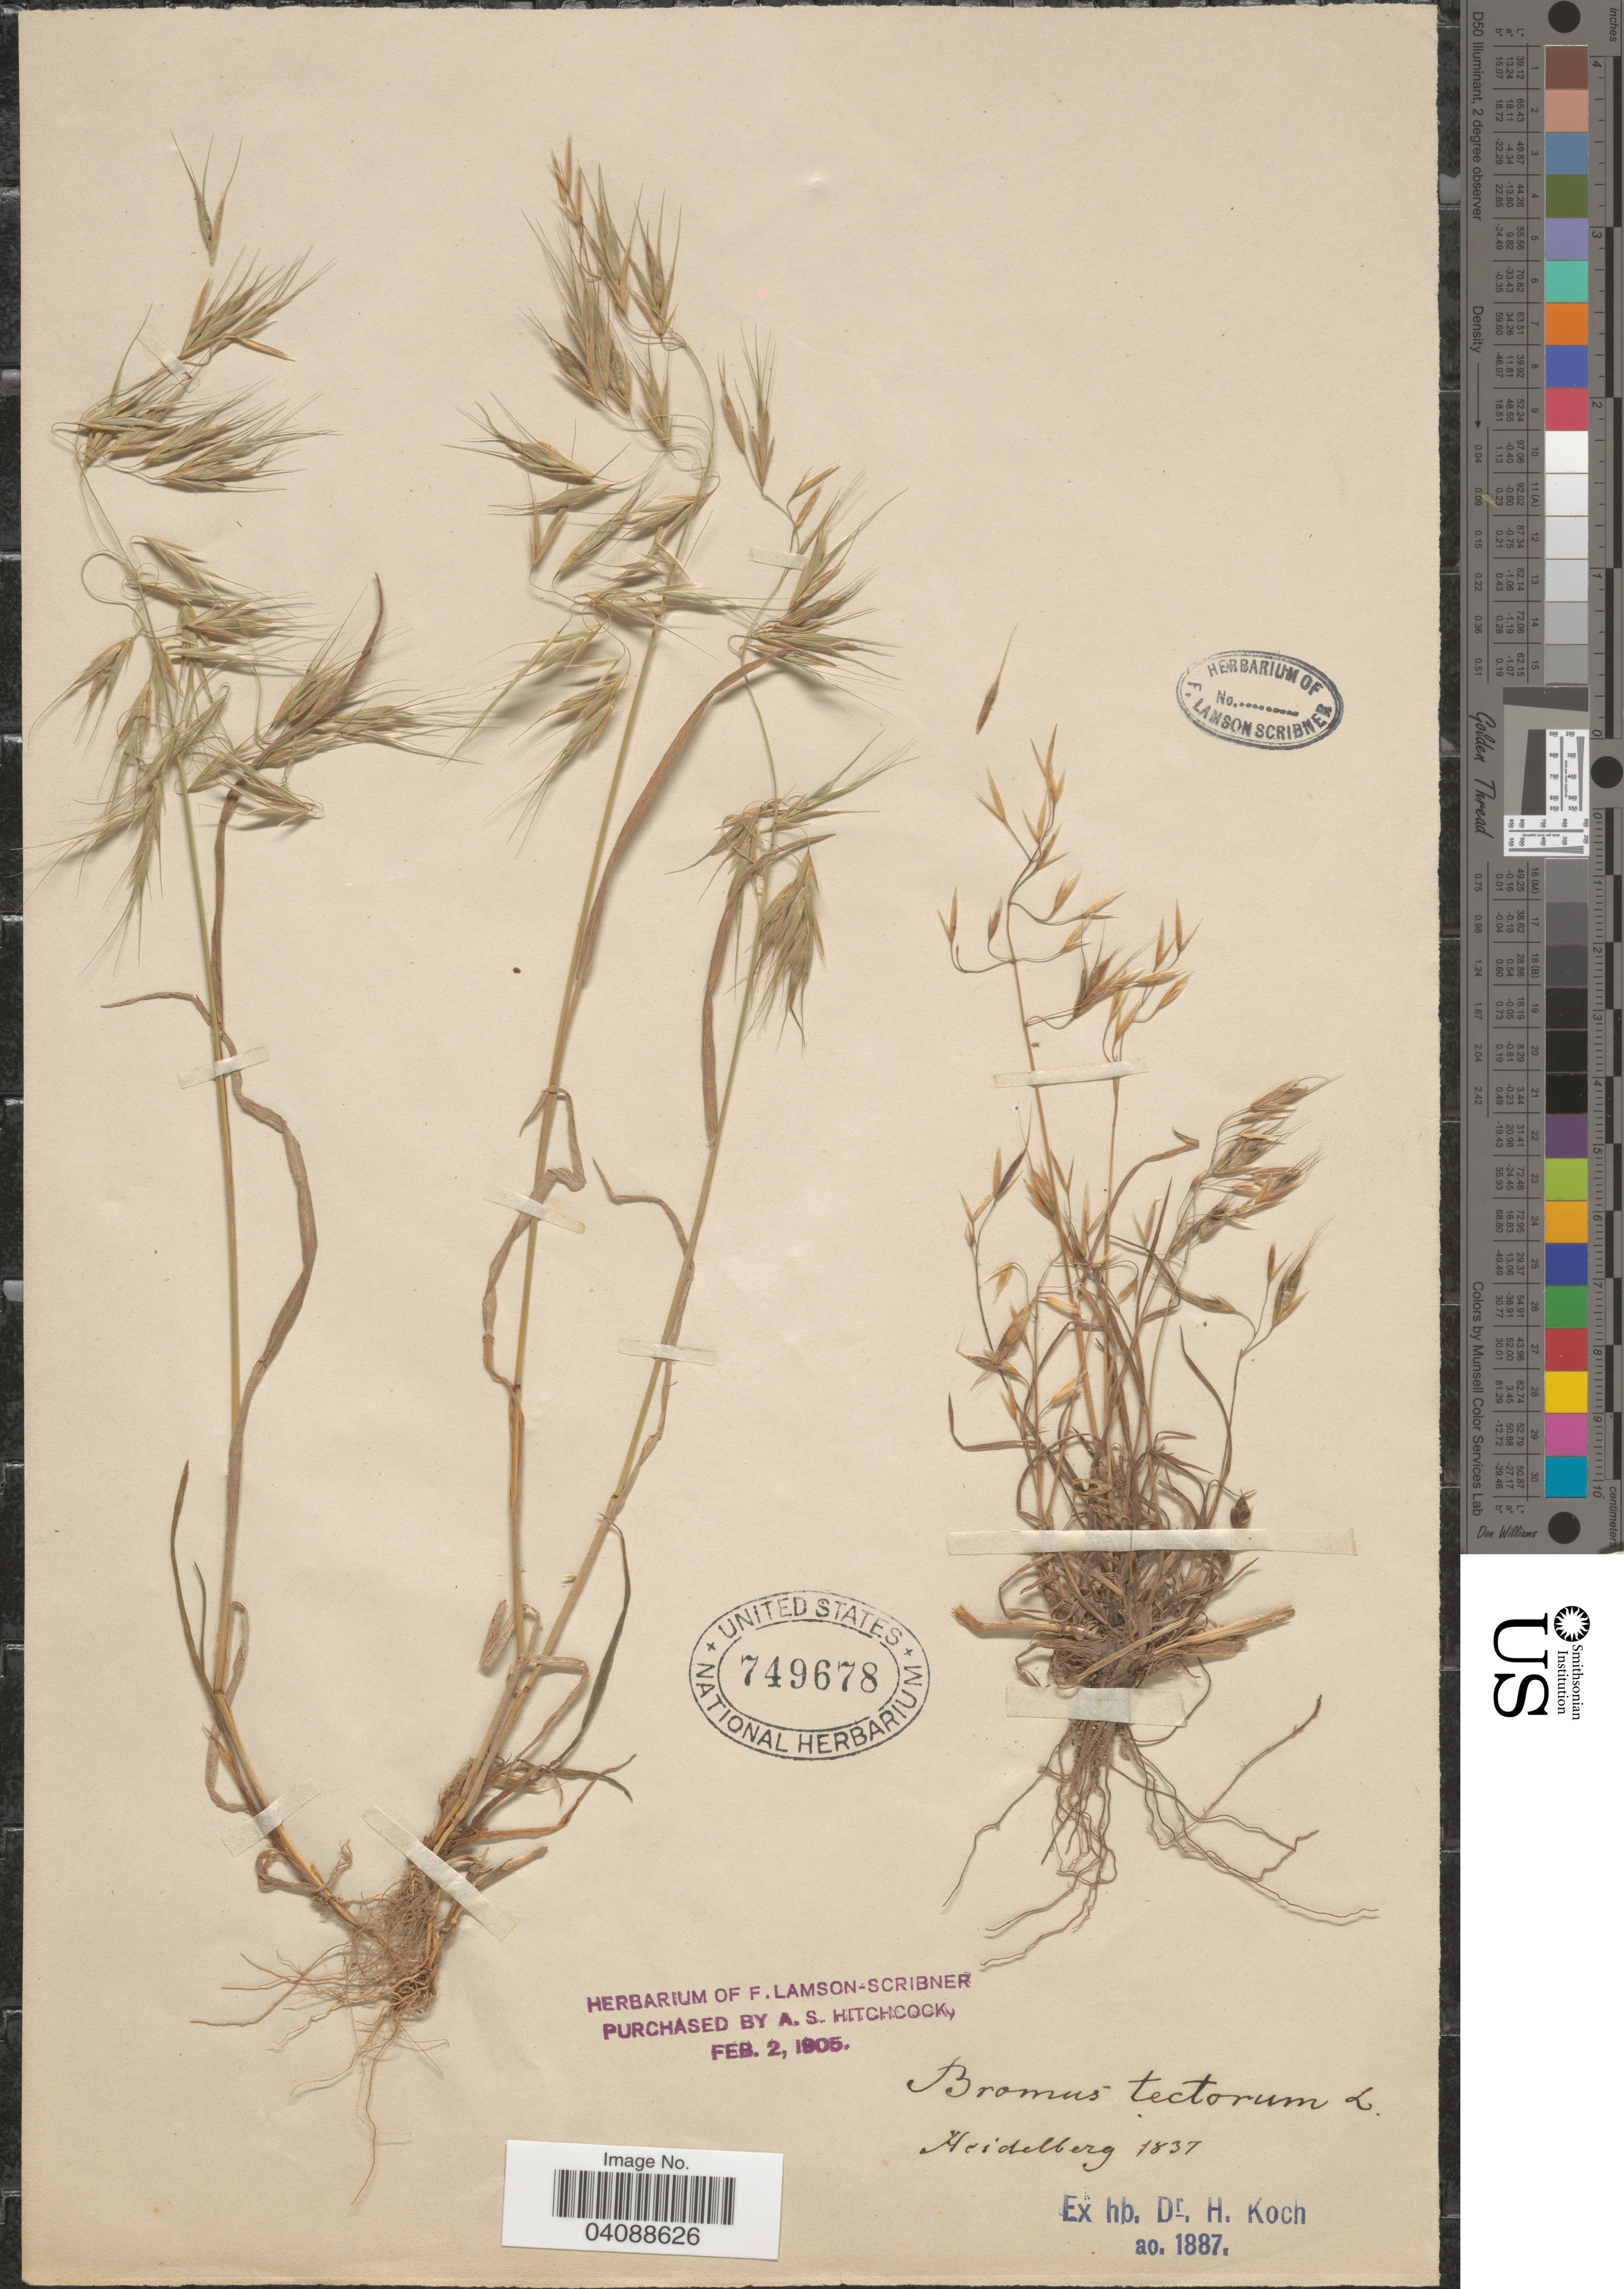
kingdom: Plantae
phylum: Tracheophyta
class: Liliopsida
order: Poales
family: Poaceae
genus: Bromus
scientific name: Bromus tectorum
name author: L.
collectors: Ex herb. H. Koch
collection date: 1837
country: Germany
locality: Heidelberg.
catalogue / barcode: US 749678